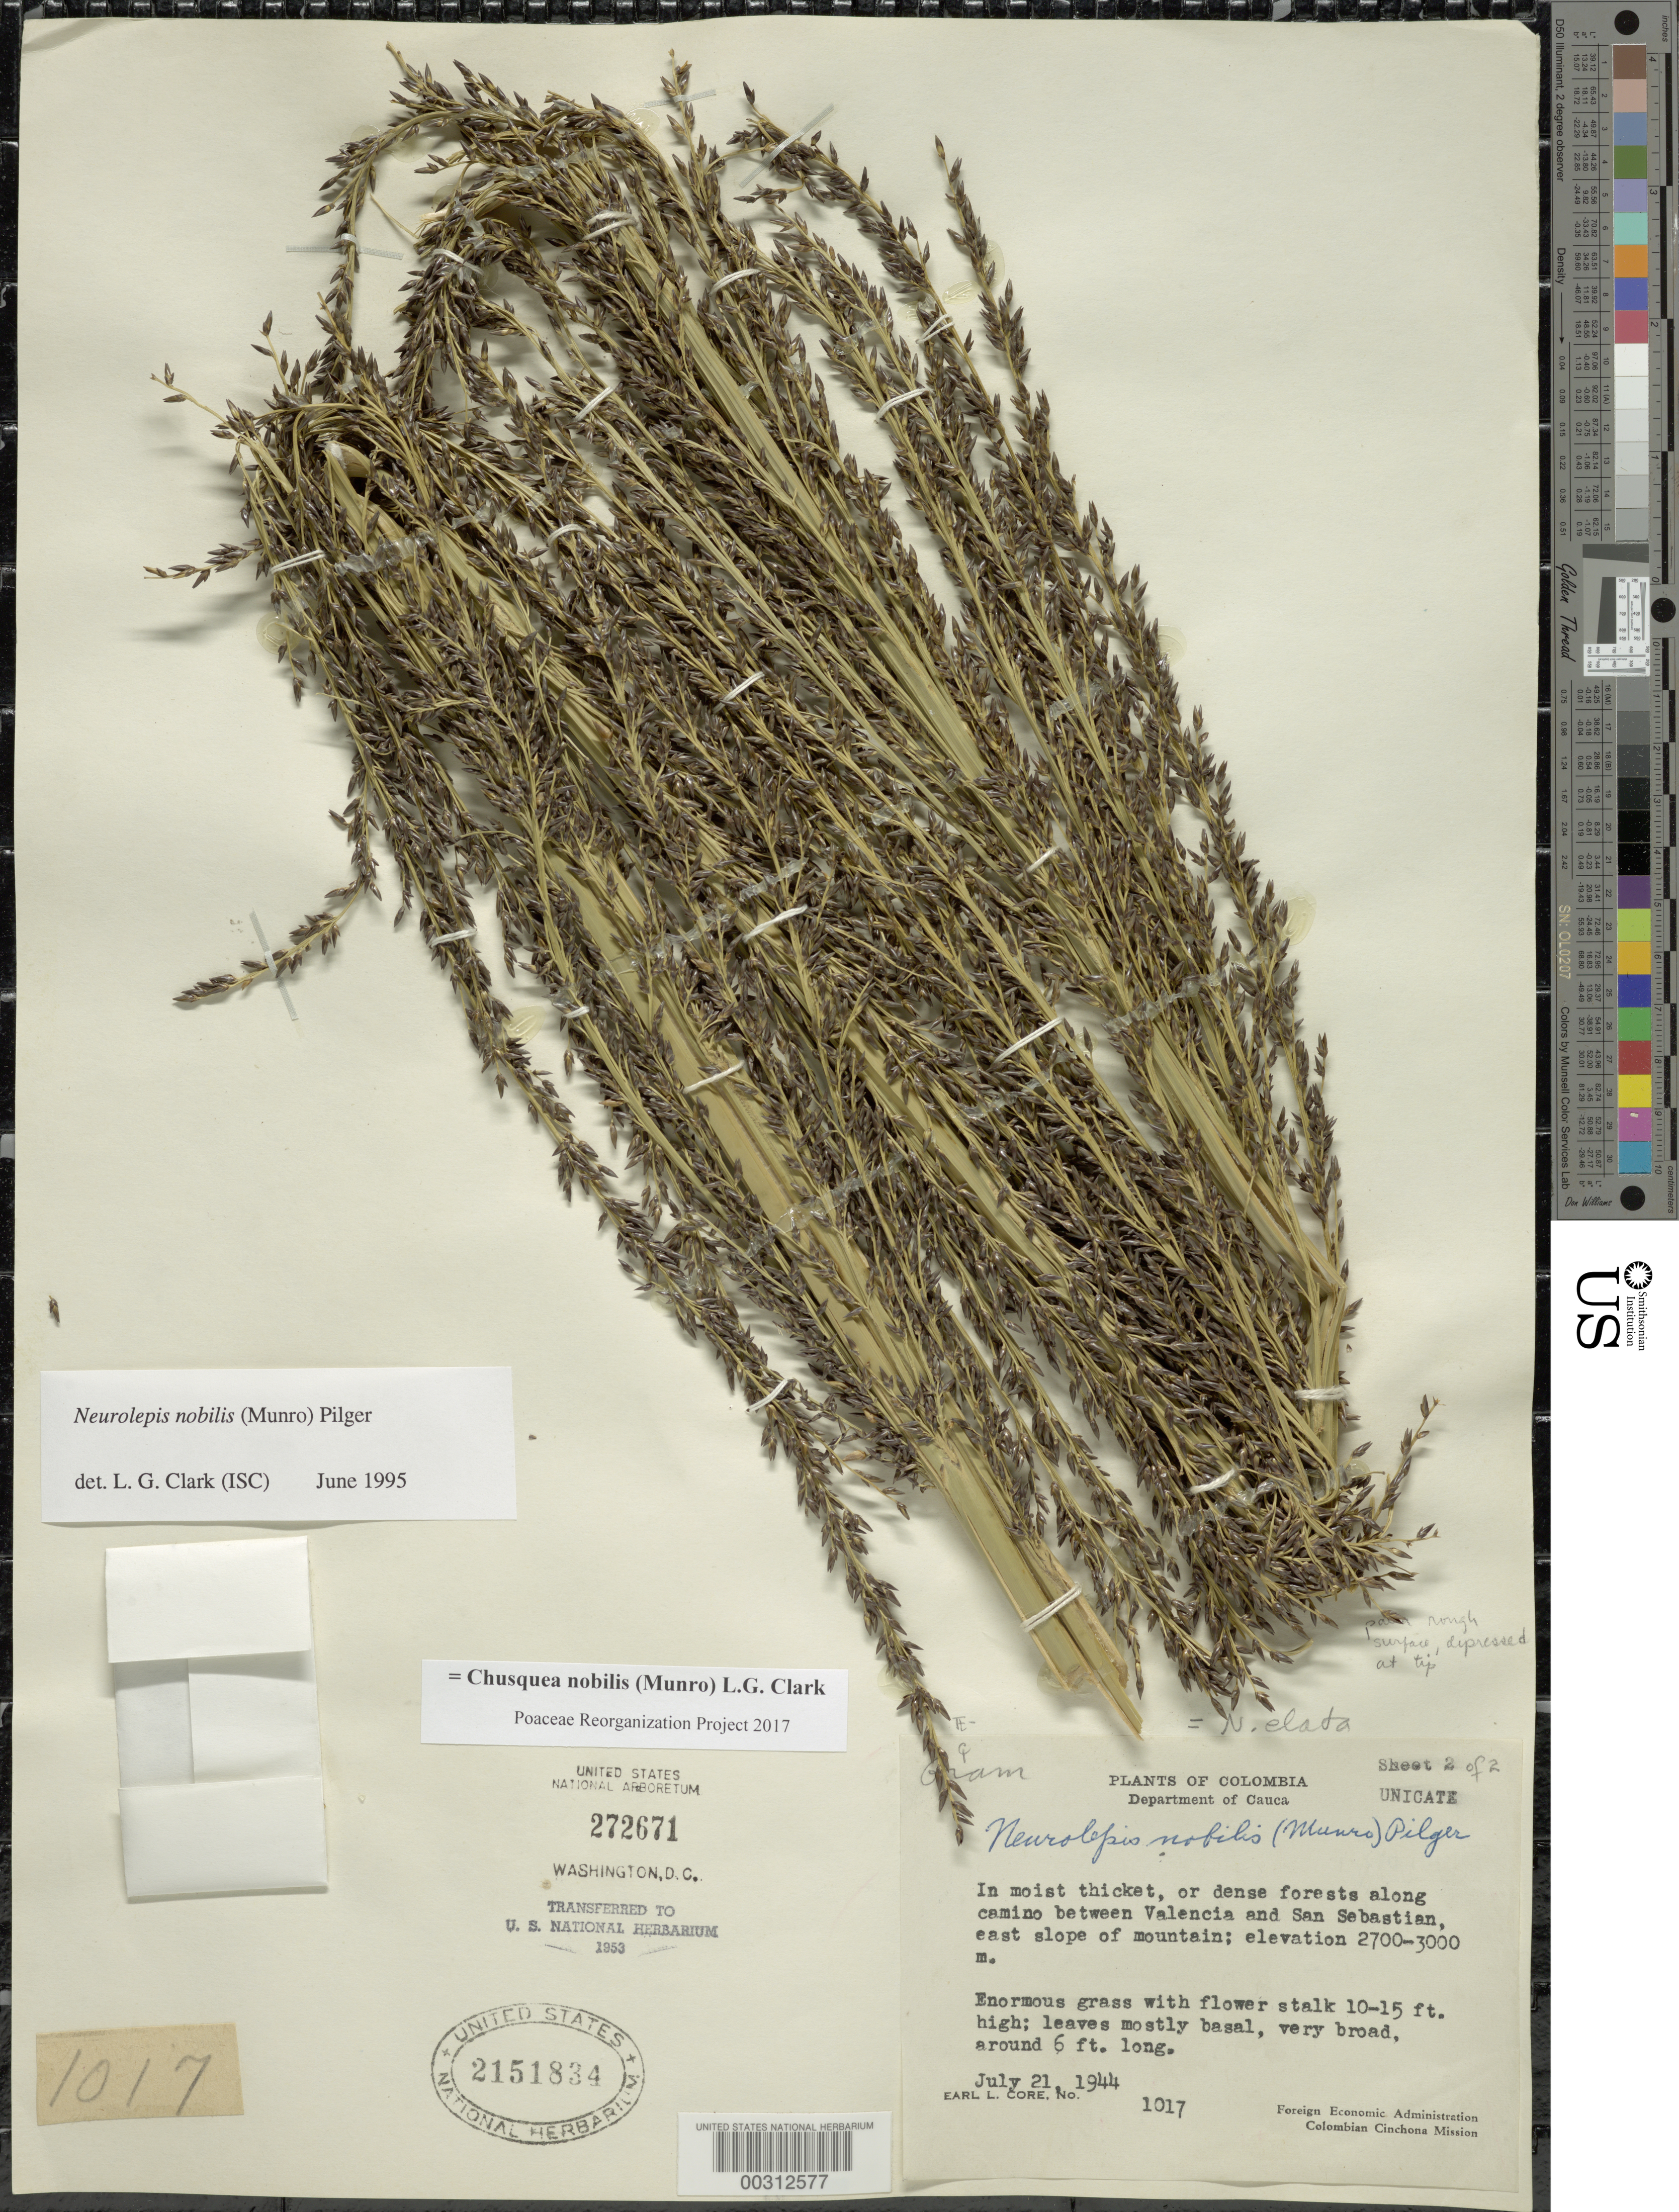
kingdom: Plantae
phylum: Tracheophyta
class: Liliopsida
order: Poales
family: Poaceae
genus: Chusquea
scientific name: Chusquea nobilis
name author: (Munro) L.G. Clark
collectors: E. L. Core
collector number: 1017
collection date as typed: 21 Jul 1944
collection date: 1944-07-21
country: Colombia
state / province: Cauca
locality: Valencia, San Sebastian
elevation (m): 2700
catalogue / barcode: US 2151834